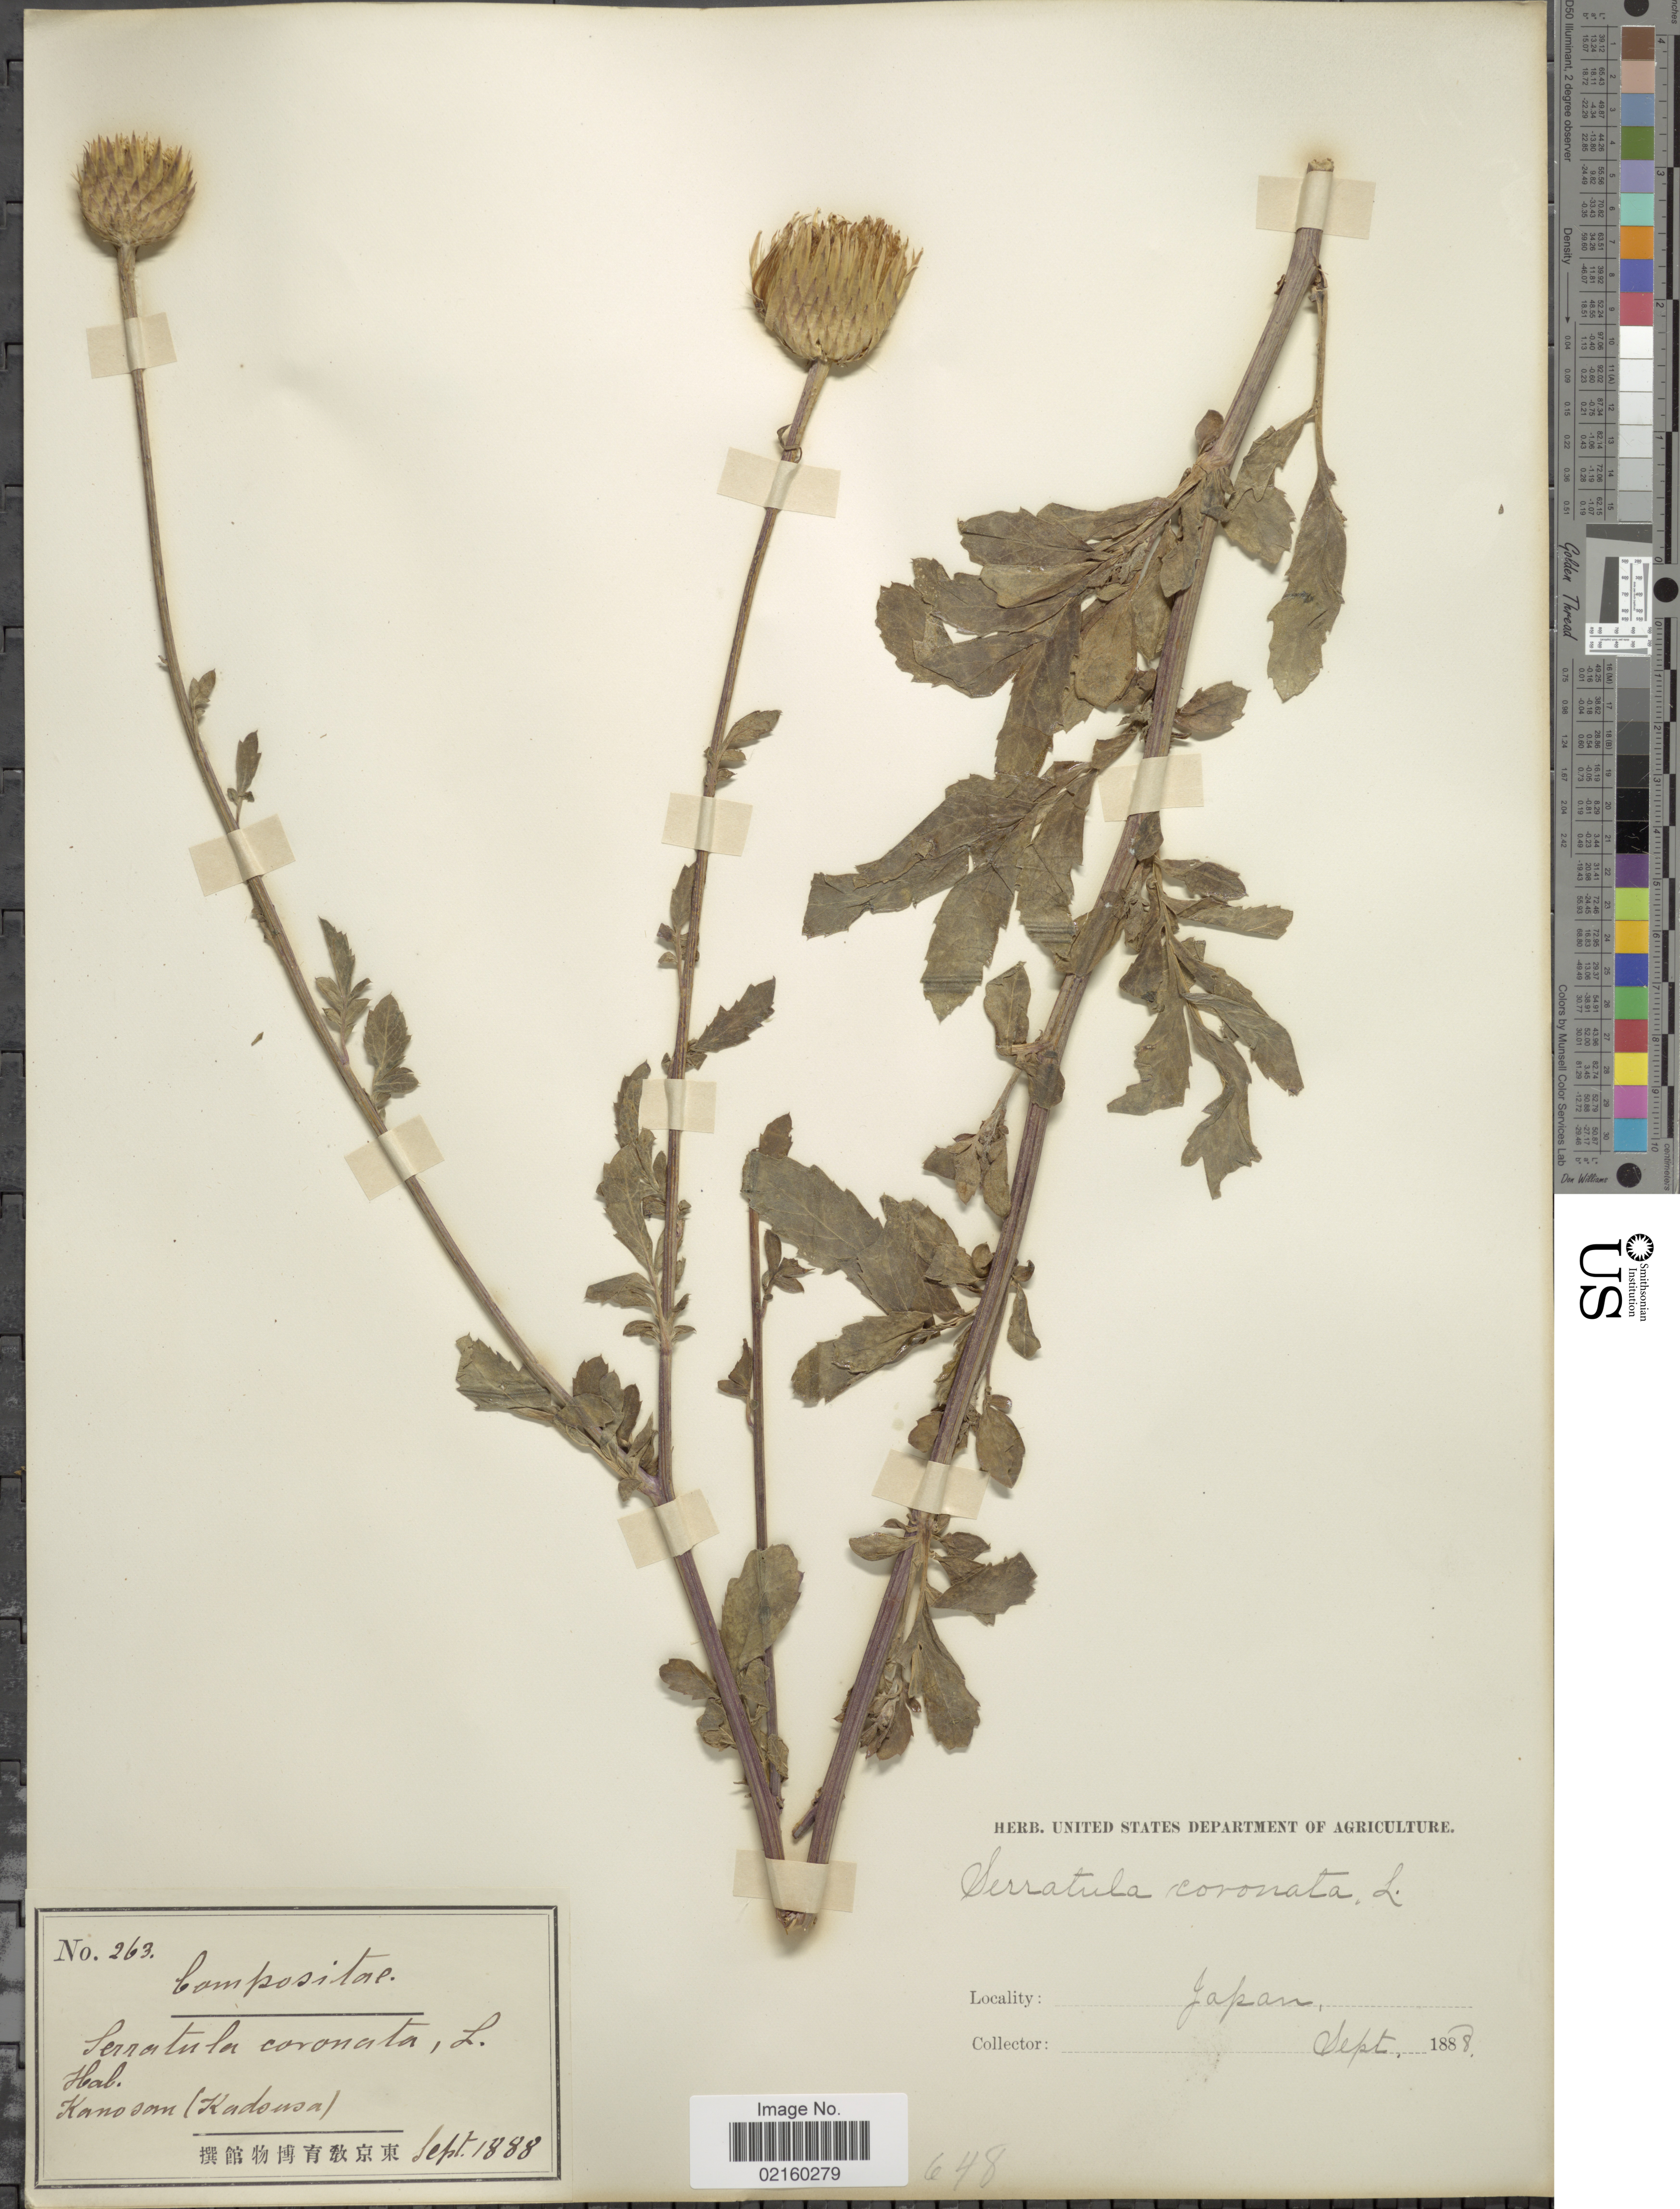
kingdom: Plantae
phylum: Tracheophyta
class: Magnoliopsida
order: Asterales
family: Asteraceae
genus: Serratula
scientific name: Serratula coronata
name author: L.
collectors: ex herb. U. S. Department of Agriculture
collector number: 263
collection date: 1888-09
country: Japan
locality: Kanosan (Kadousa).